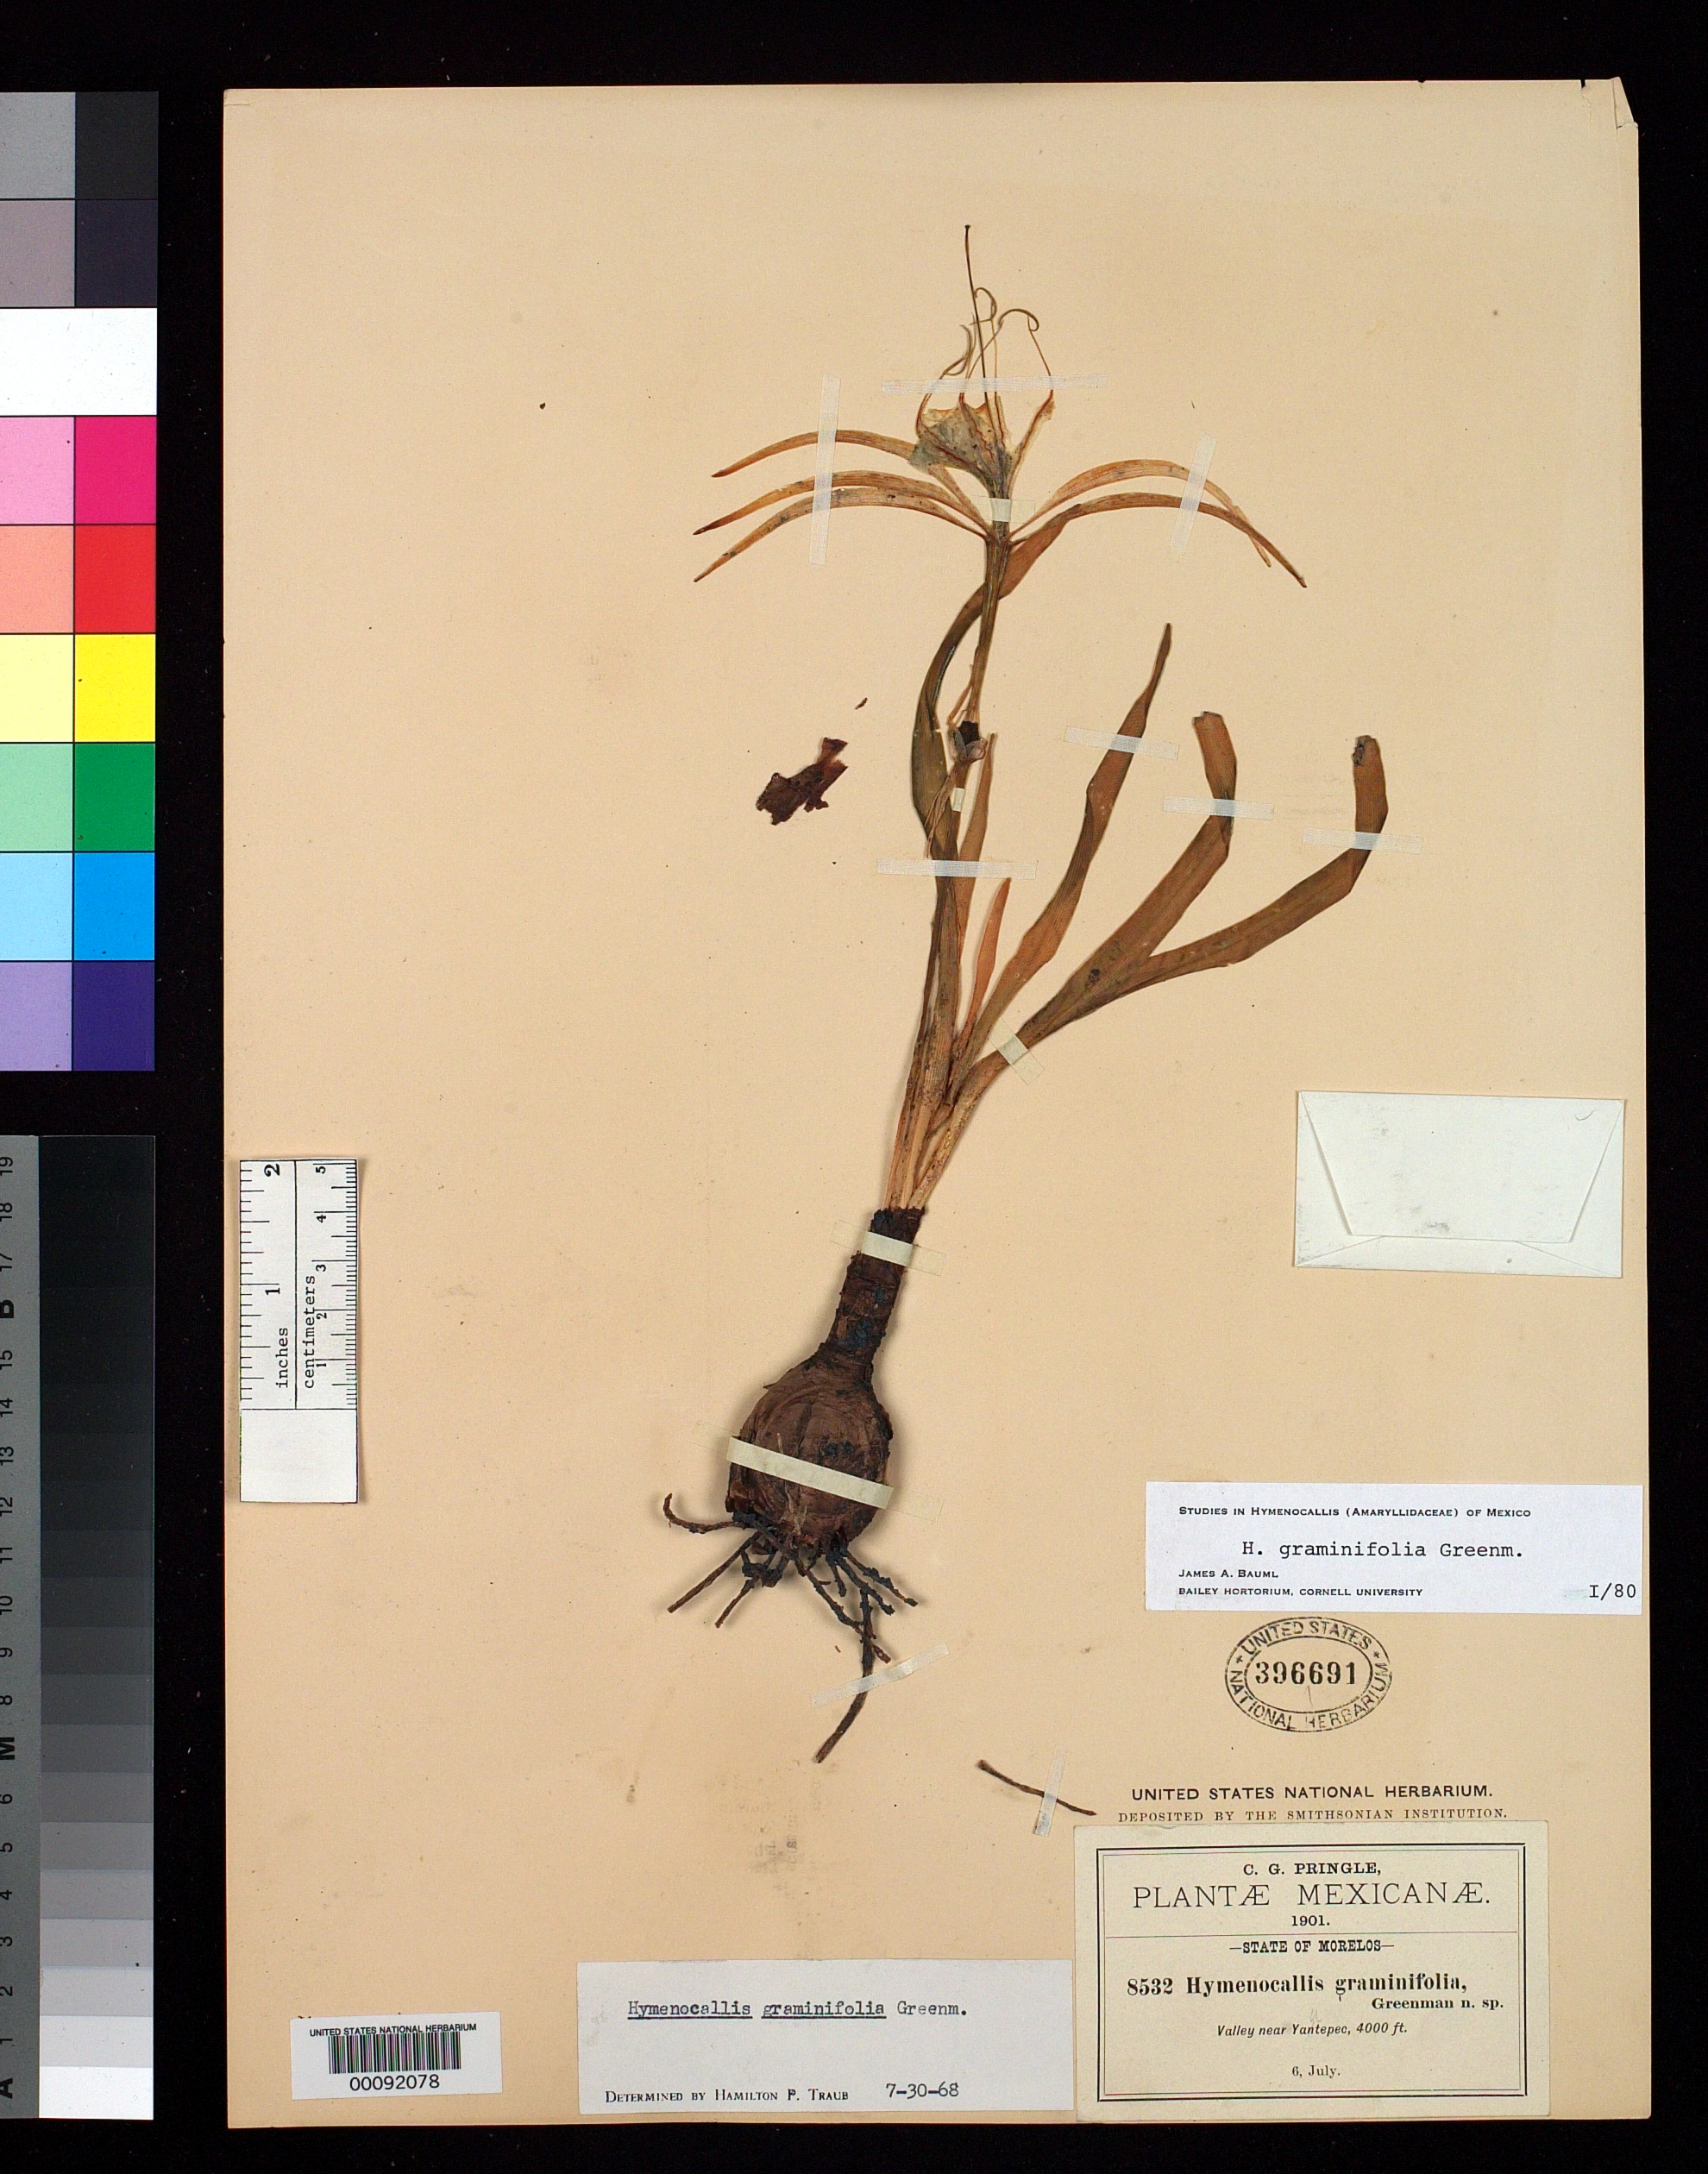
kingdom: Plantae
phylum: Tracheophyta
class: Liliopsida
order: Asparagales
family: Amaryllidaceae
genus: Hymenocallis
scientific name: Hymenocallis graminifolia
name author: Greenm.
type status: Isotype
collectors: C. G. Pringle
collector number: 8532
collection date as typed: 06 Jul 1901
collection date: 1901-07-06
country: Mexico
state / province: Morelos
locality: Valley near Yautepec area.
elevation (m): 1219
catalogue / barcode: US 396691